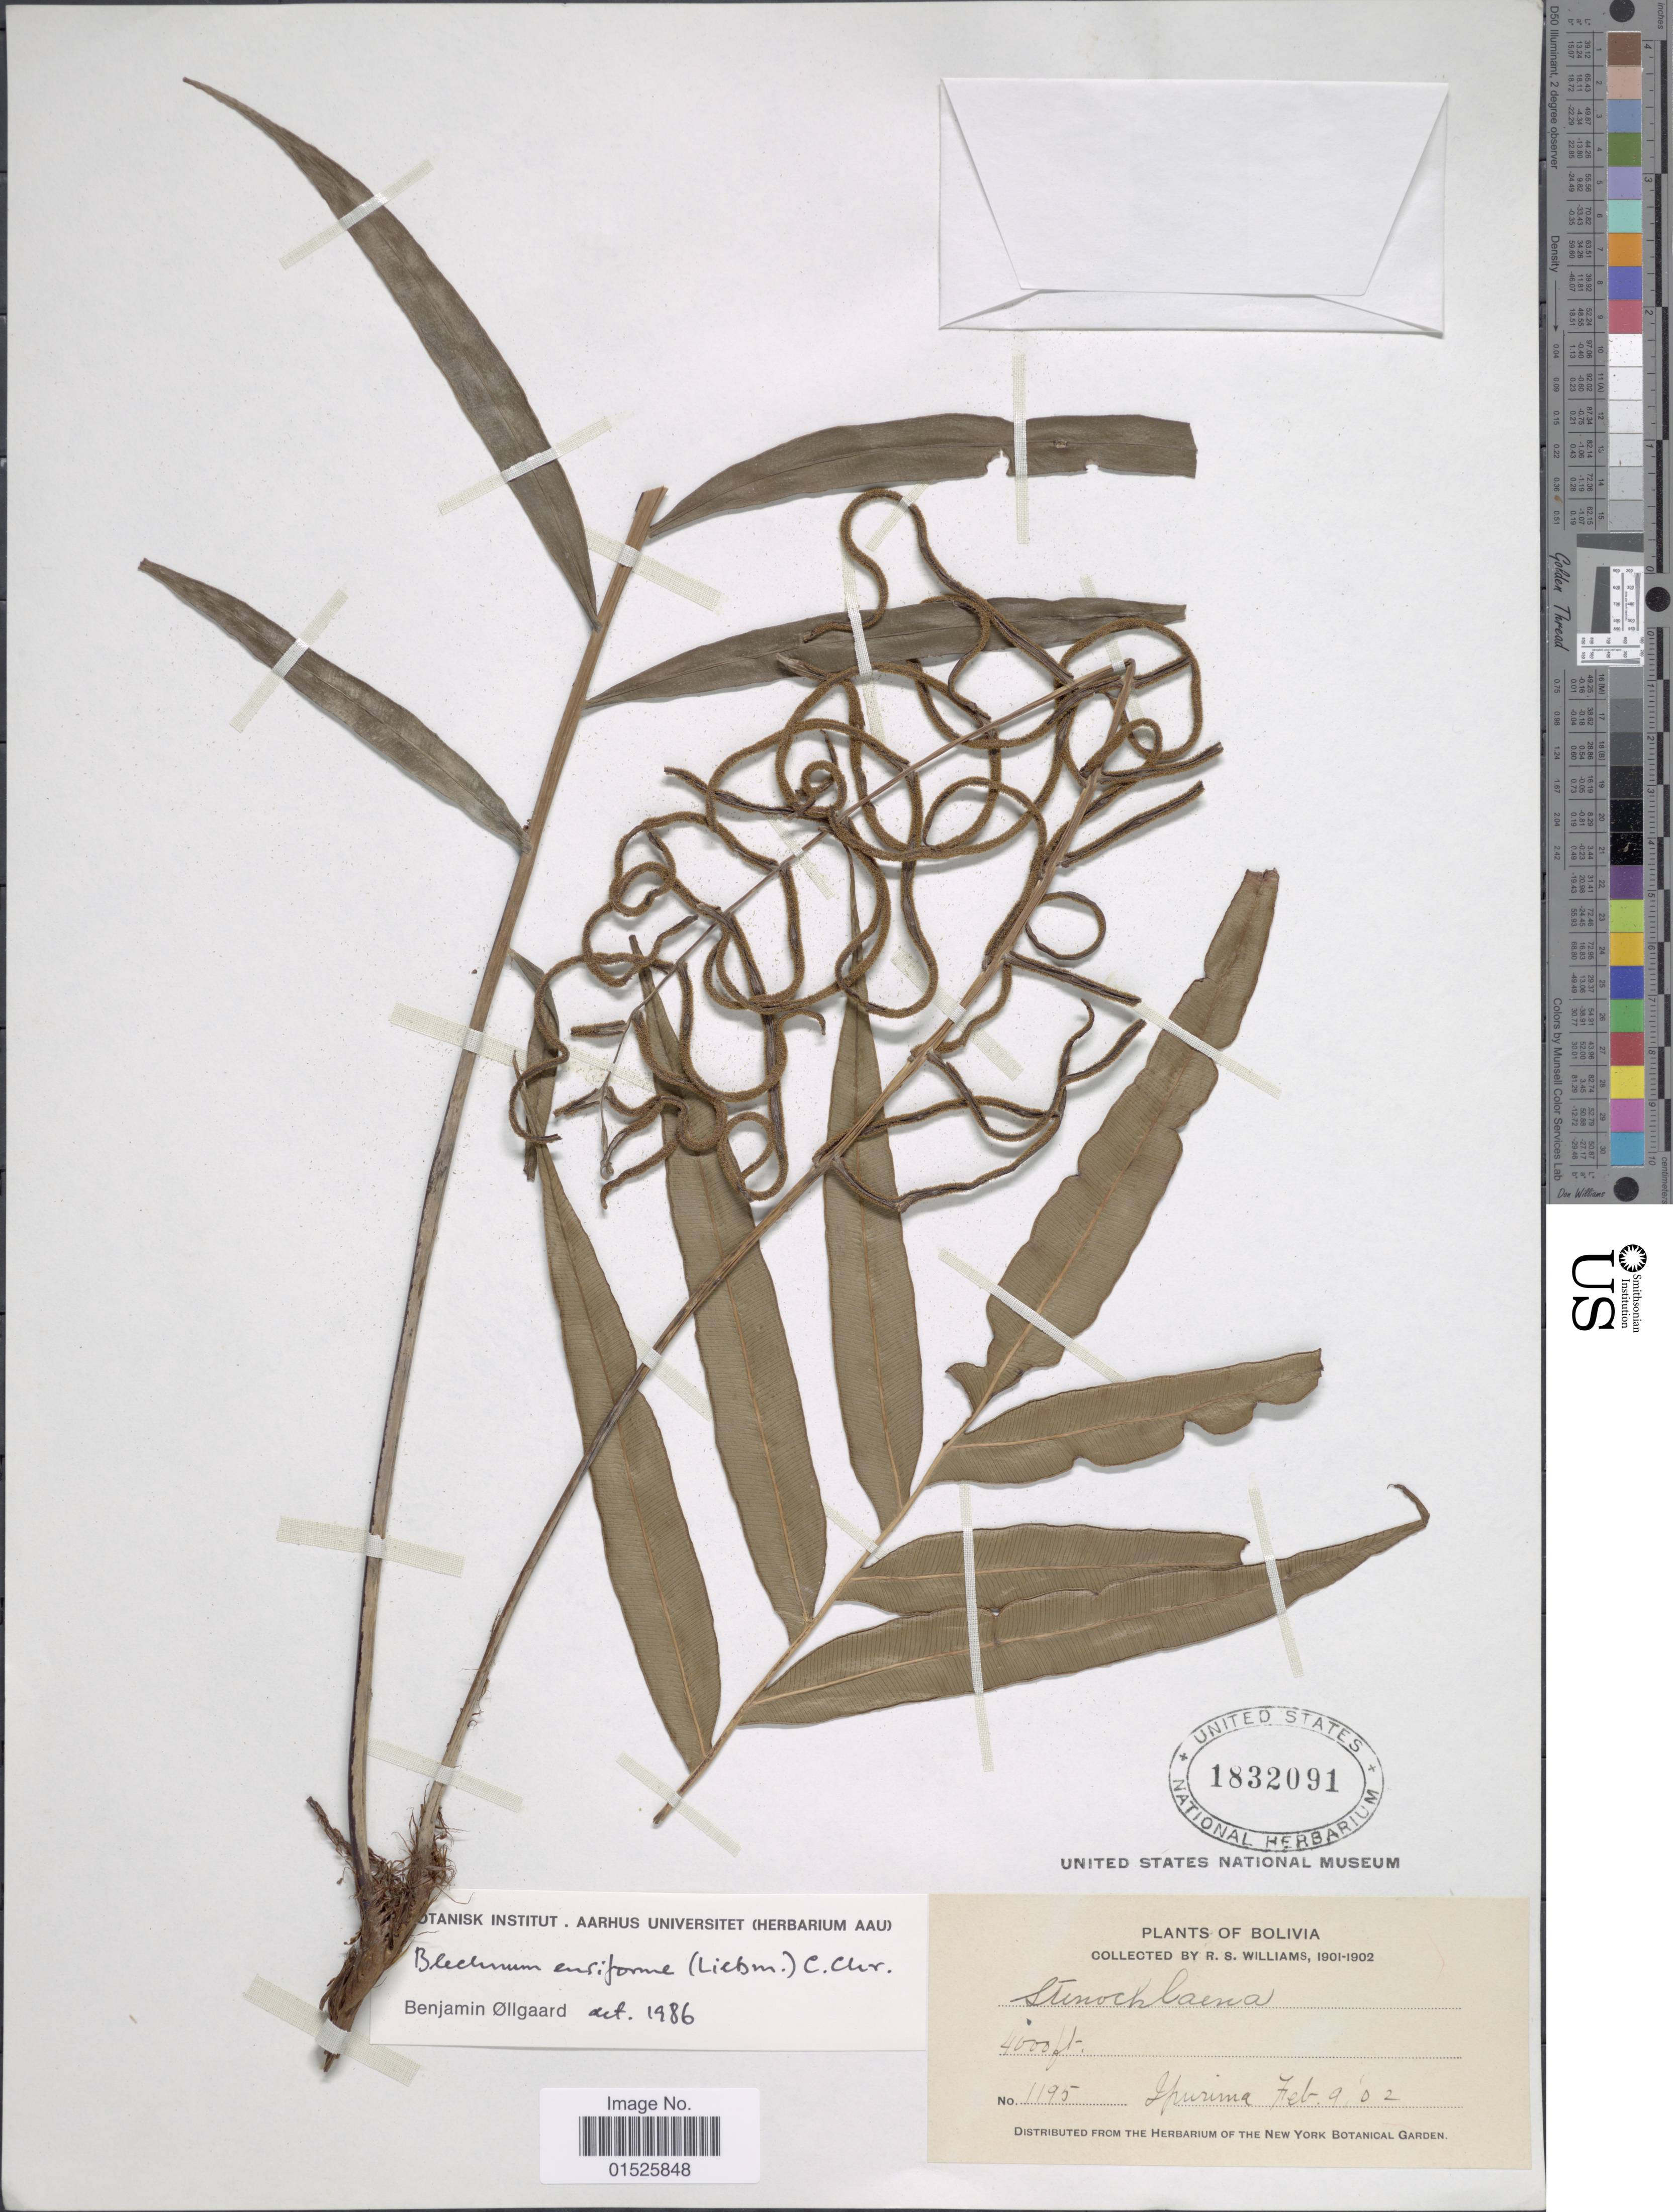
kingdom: Plantae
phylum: Tracheophyta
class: Polypodiopsida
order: Polypodiales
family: Blechnaceae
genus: Blechnum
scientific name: Blechnum ensiforme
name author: (Liebm.) C. Chr.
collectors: R. S. Williams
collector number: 1195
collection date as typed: Feb. 9 '02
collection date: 1902-02-09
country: Bolivia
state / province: La Paz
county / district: Franz Tamayo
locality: Ipurama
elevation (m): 1219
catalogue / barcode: US 1832091